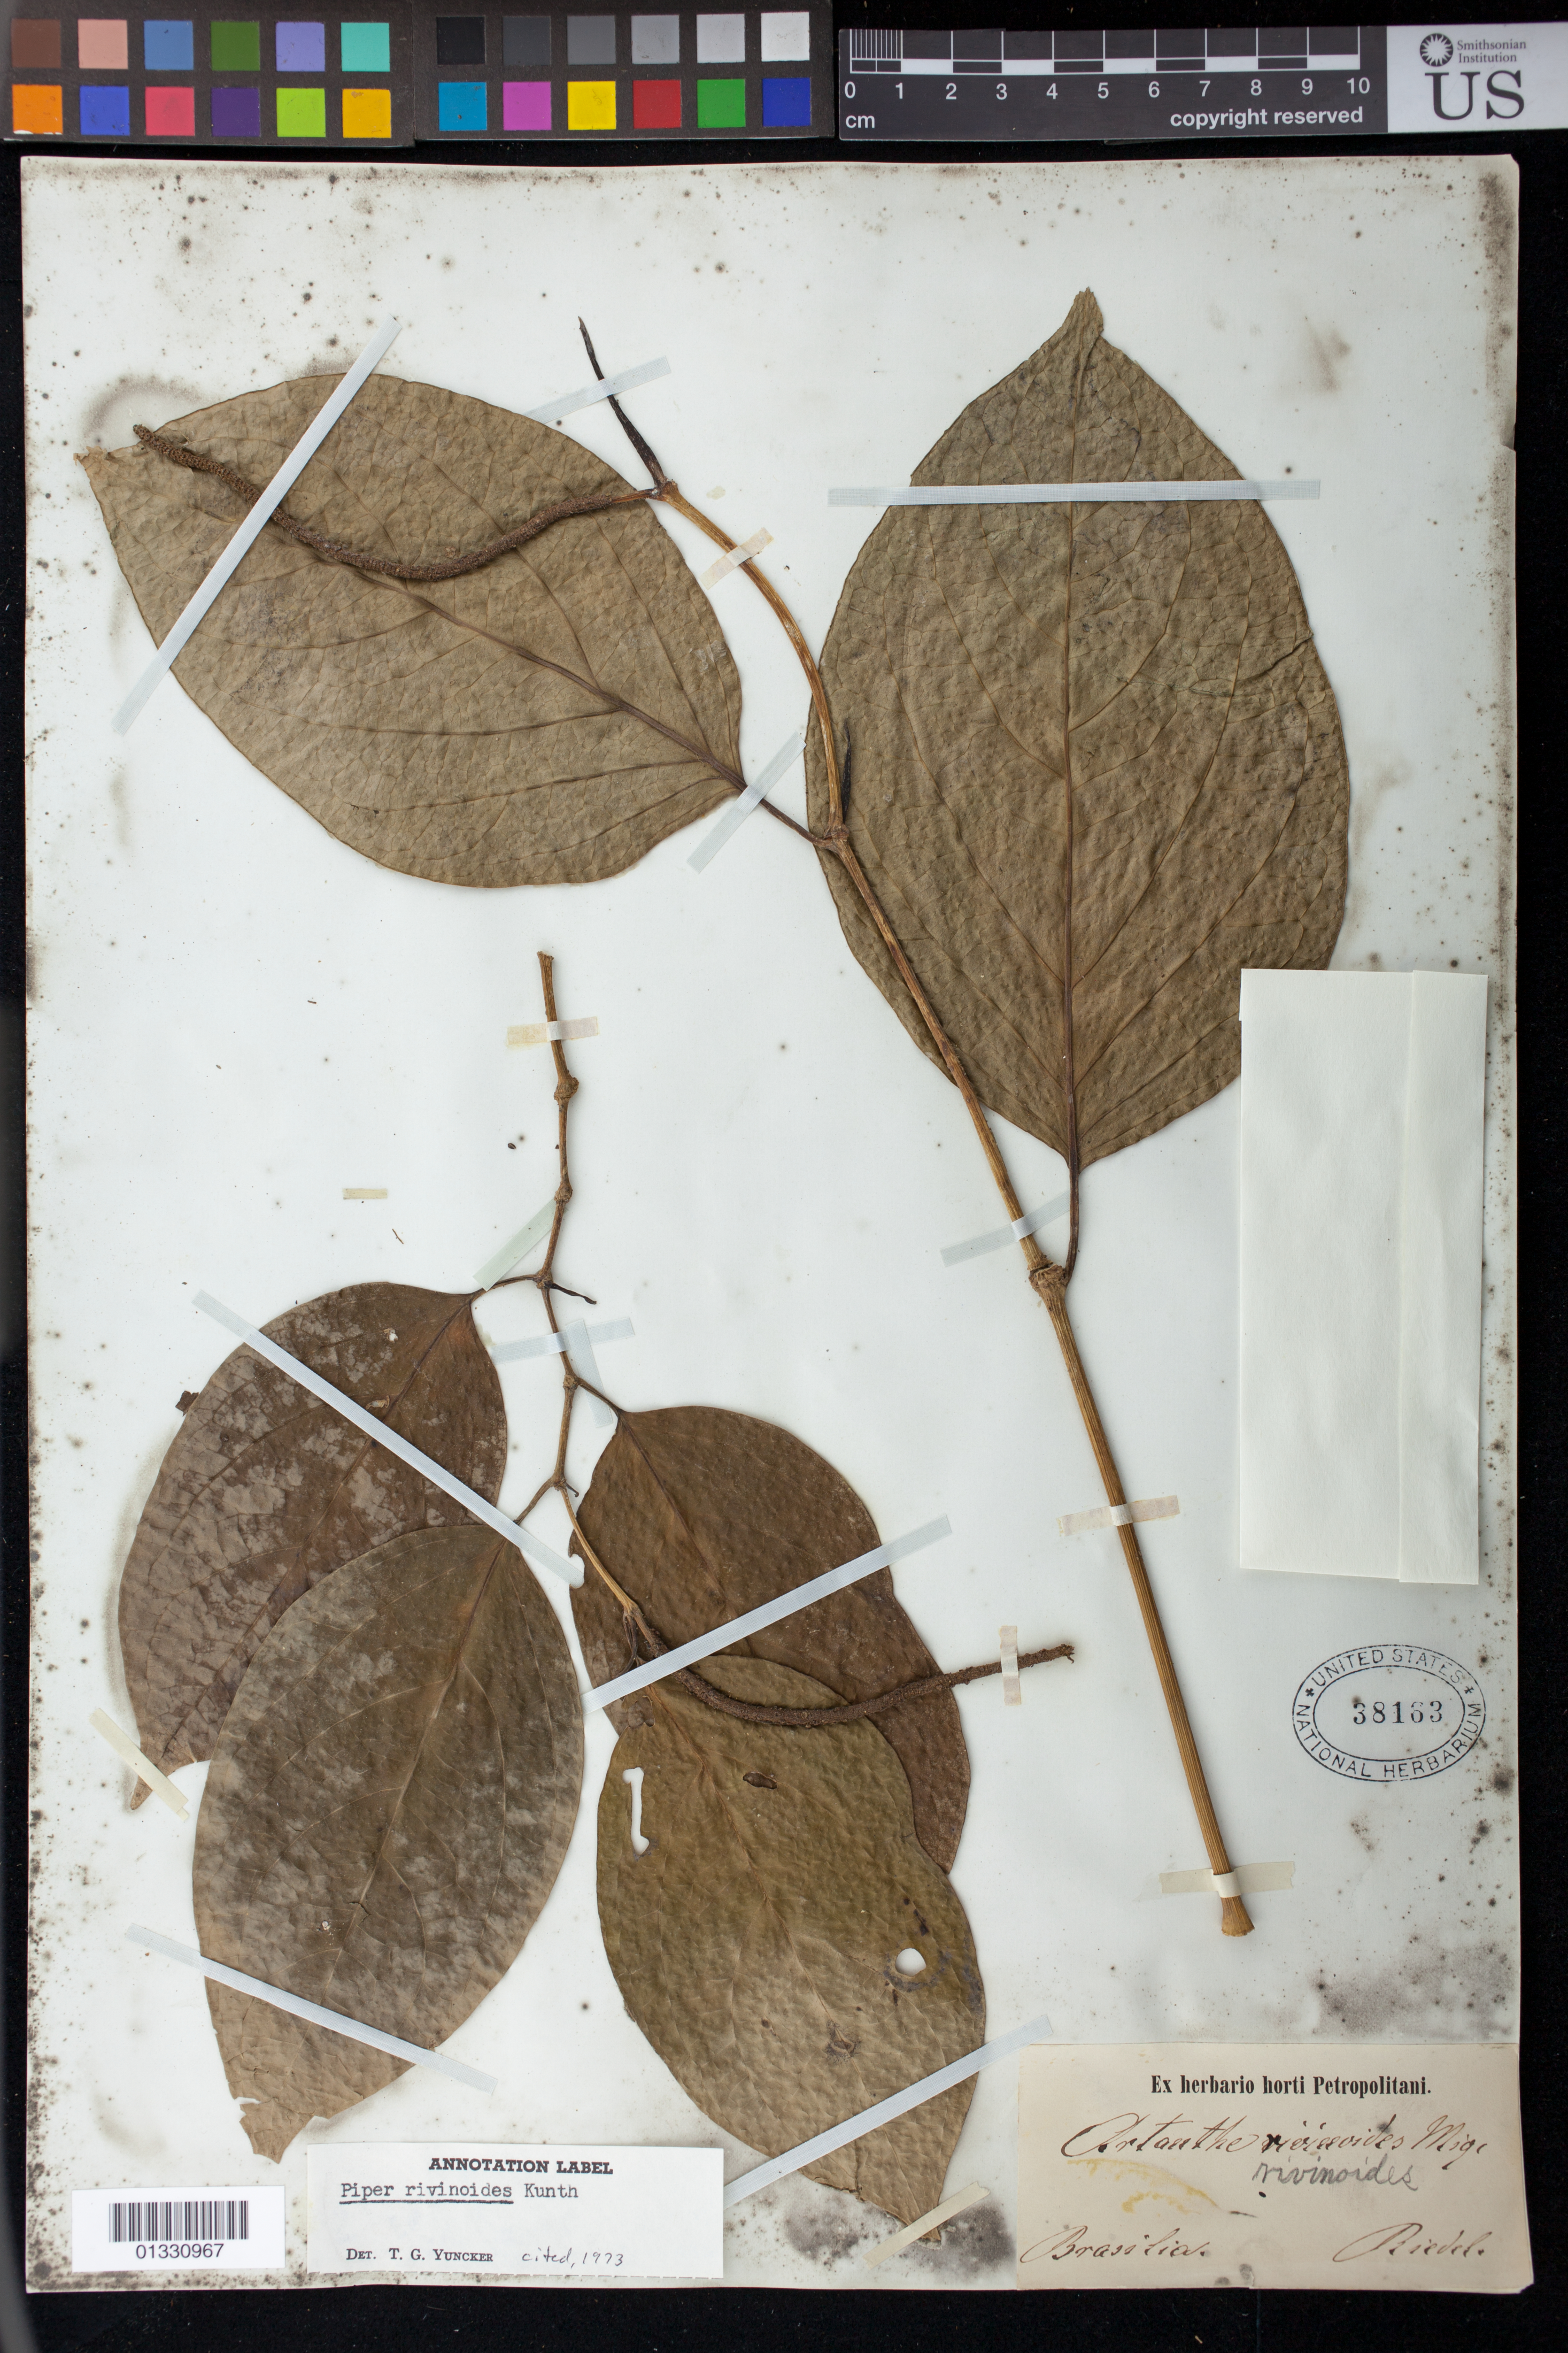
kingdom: Plantae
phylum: Tracheophyta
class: Magnoliopsida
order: Piperales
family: Piperaceae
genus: Piper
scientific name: Piper rivinoides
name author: Kunth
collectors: L. Riedel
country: Brazil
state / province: Distrito Federal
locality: Brasilia.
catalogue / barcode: US 38163